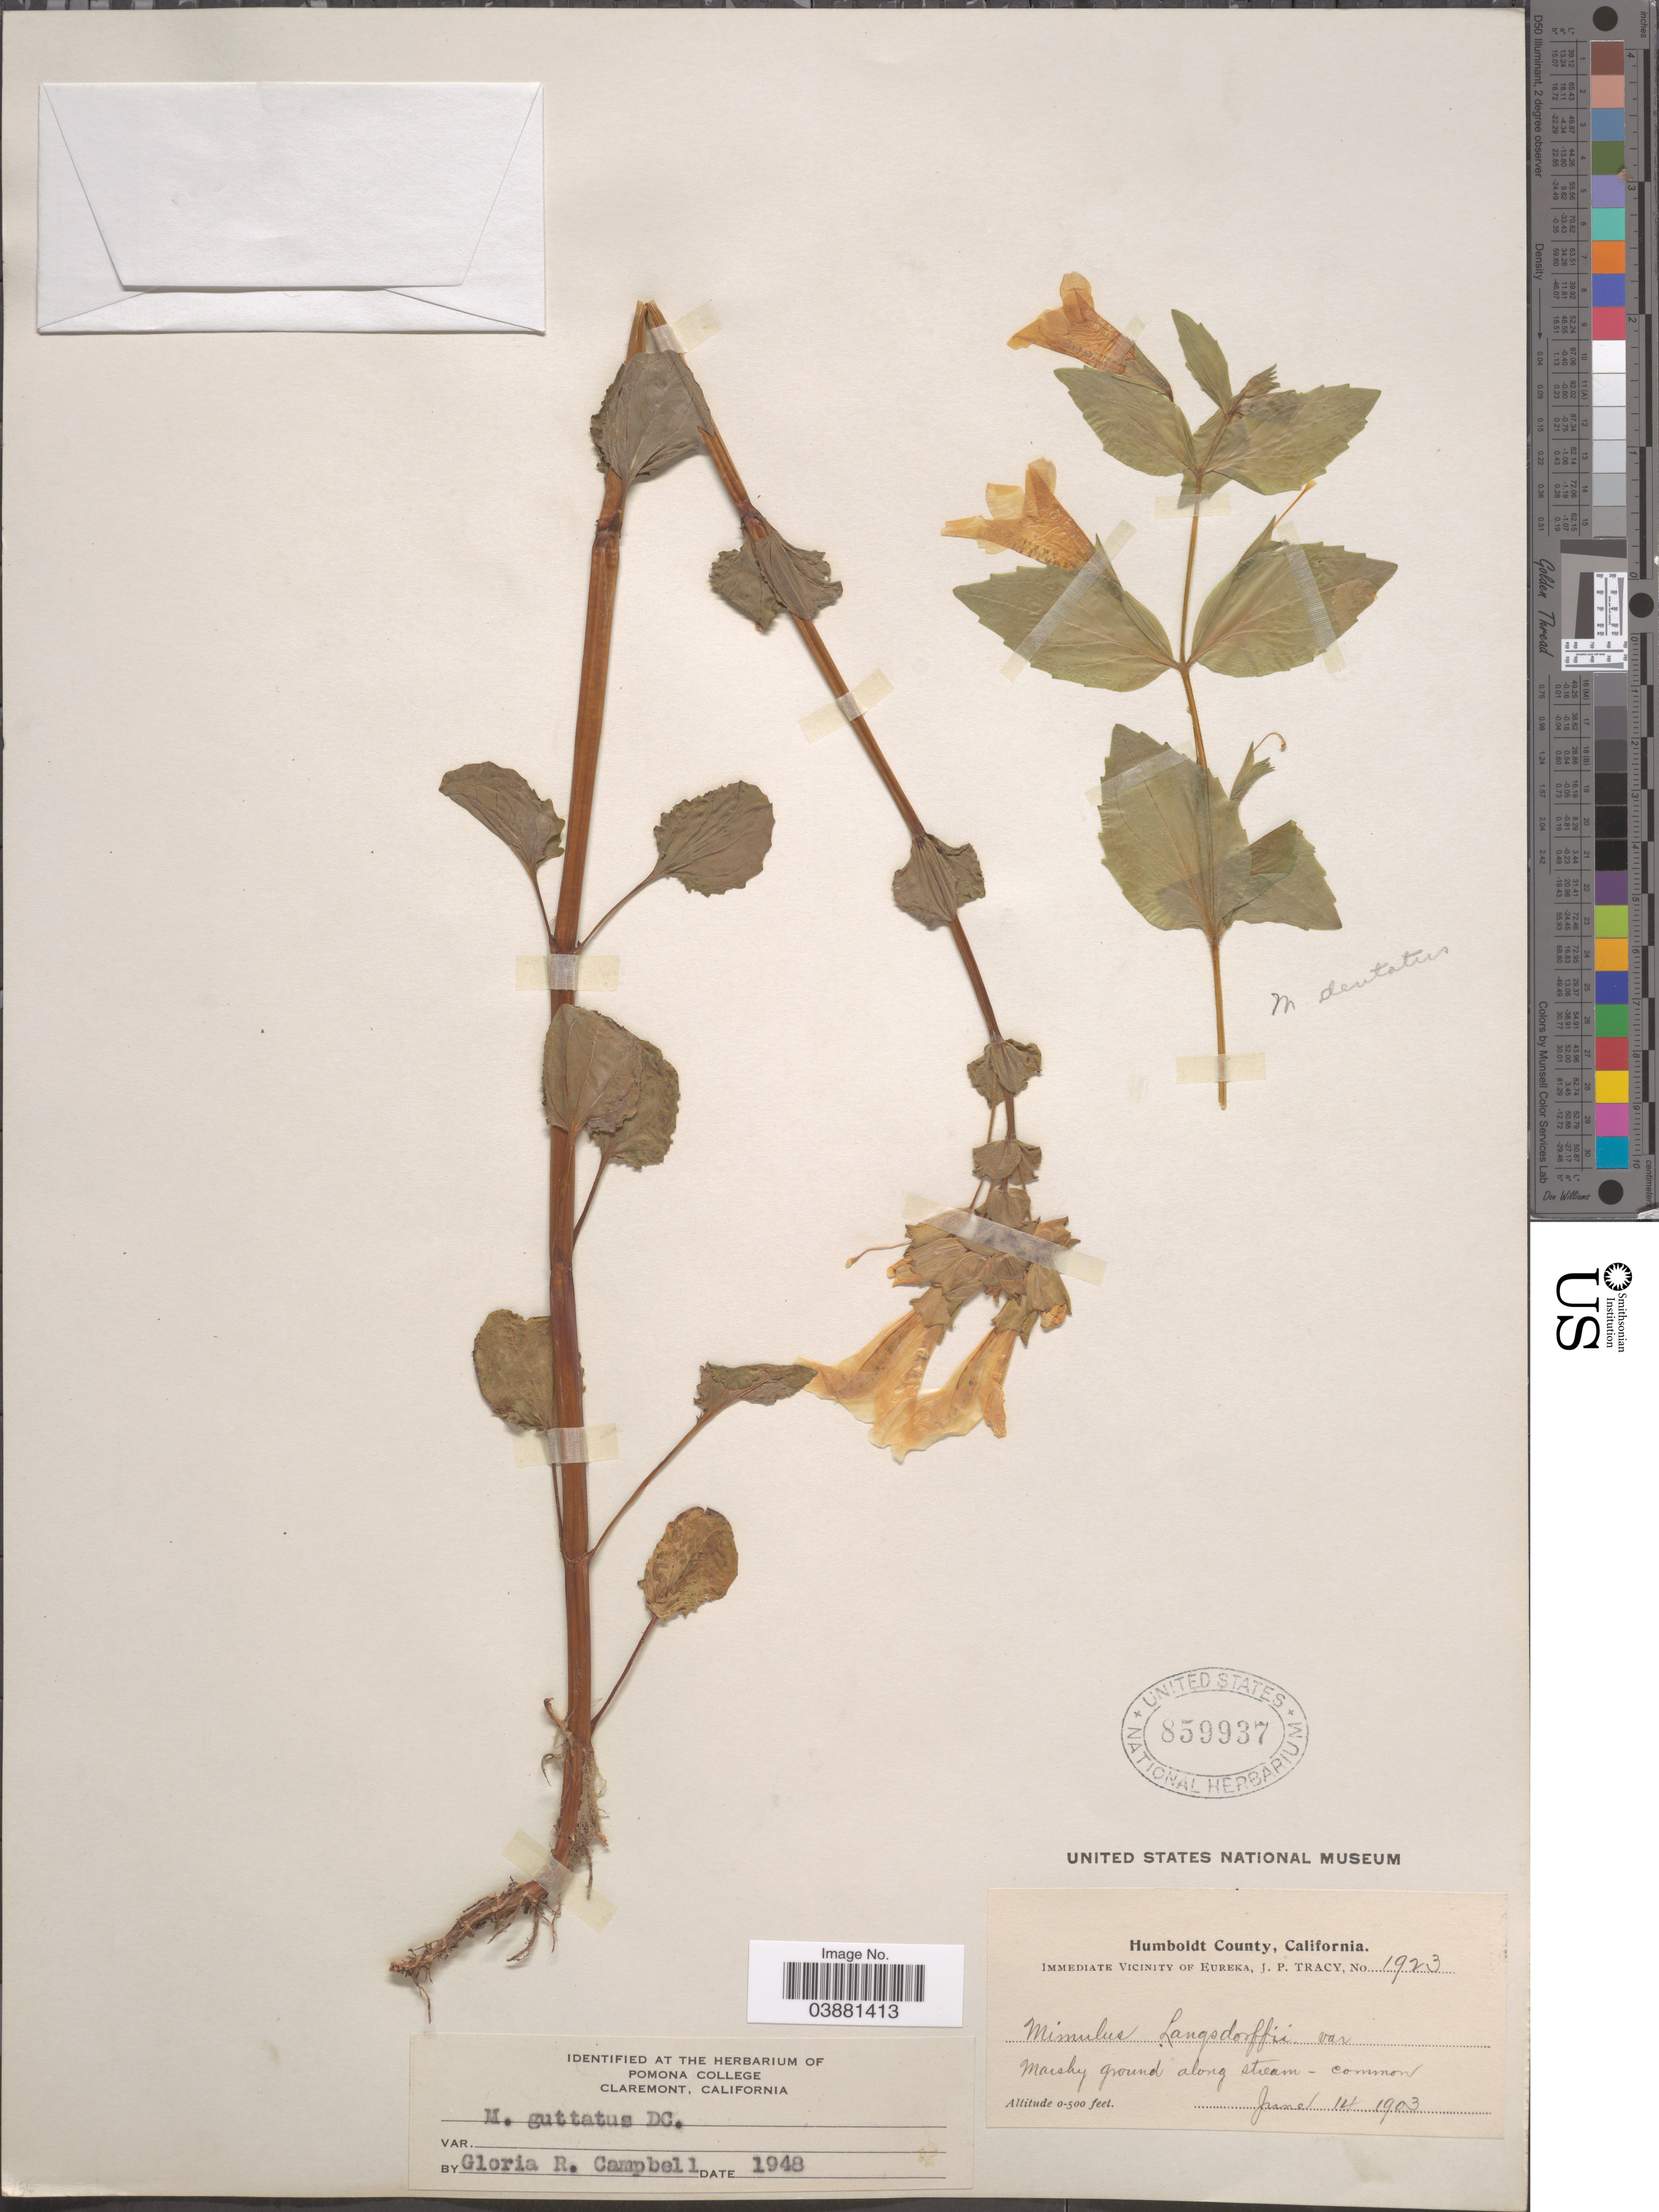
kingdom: Plantae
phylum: Tracheophyta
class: Magnoliopsida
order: Lamiales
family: Phrymaceae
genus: Mimulus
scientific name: Mimulus guttatus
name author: DC.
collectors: J. Tracy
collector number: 1923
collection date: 1903-06-14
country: United States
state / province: California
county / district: Humboldt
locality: Humboldt County. Immediate Vicinity of Eureka. Marshy ground along stream.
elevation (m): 0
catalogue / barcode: US 859937